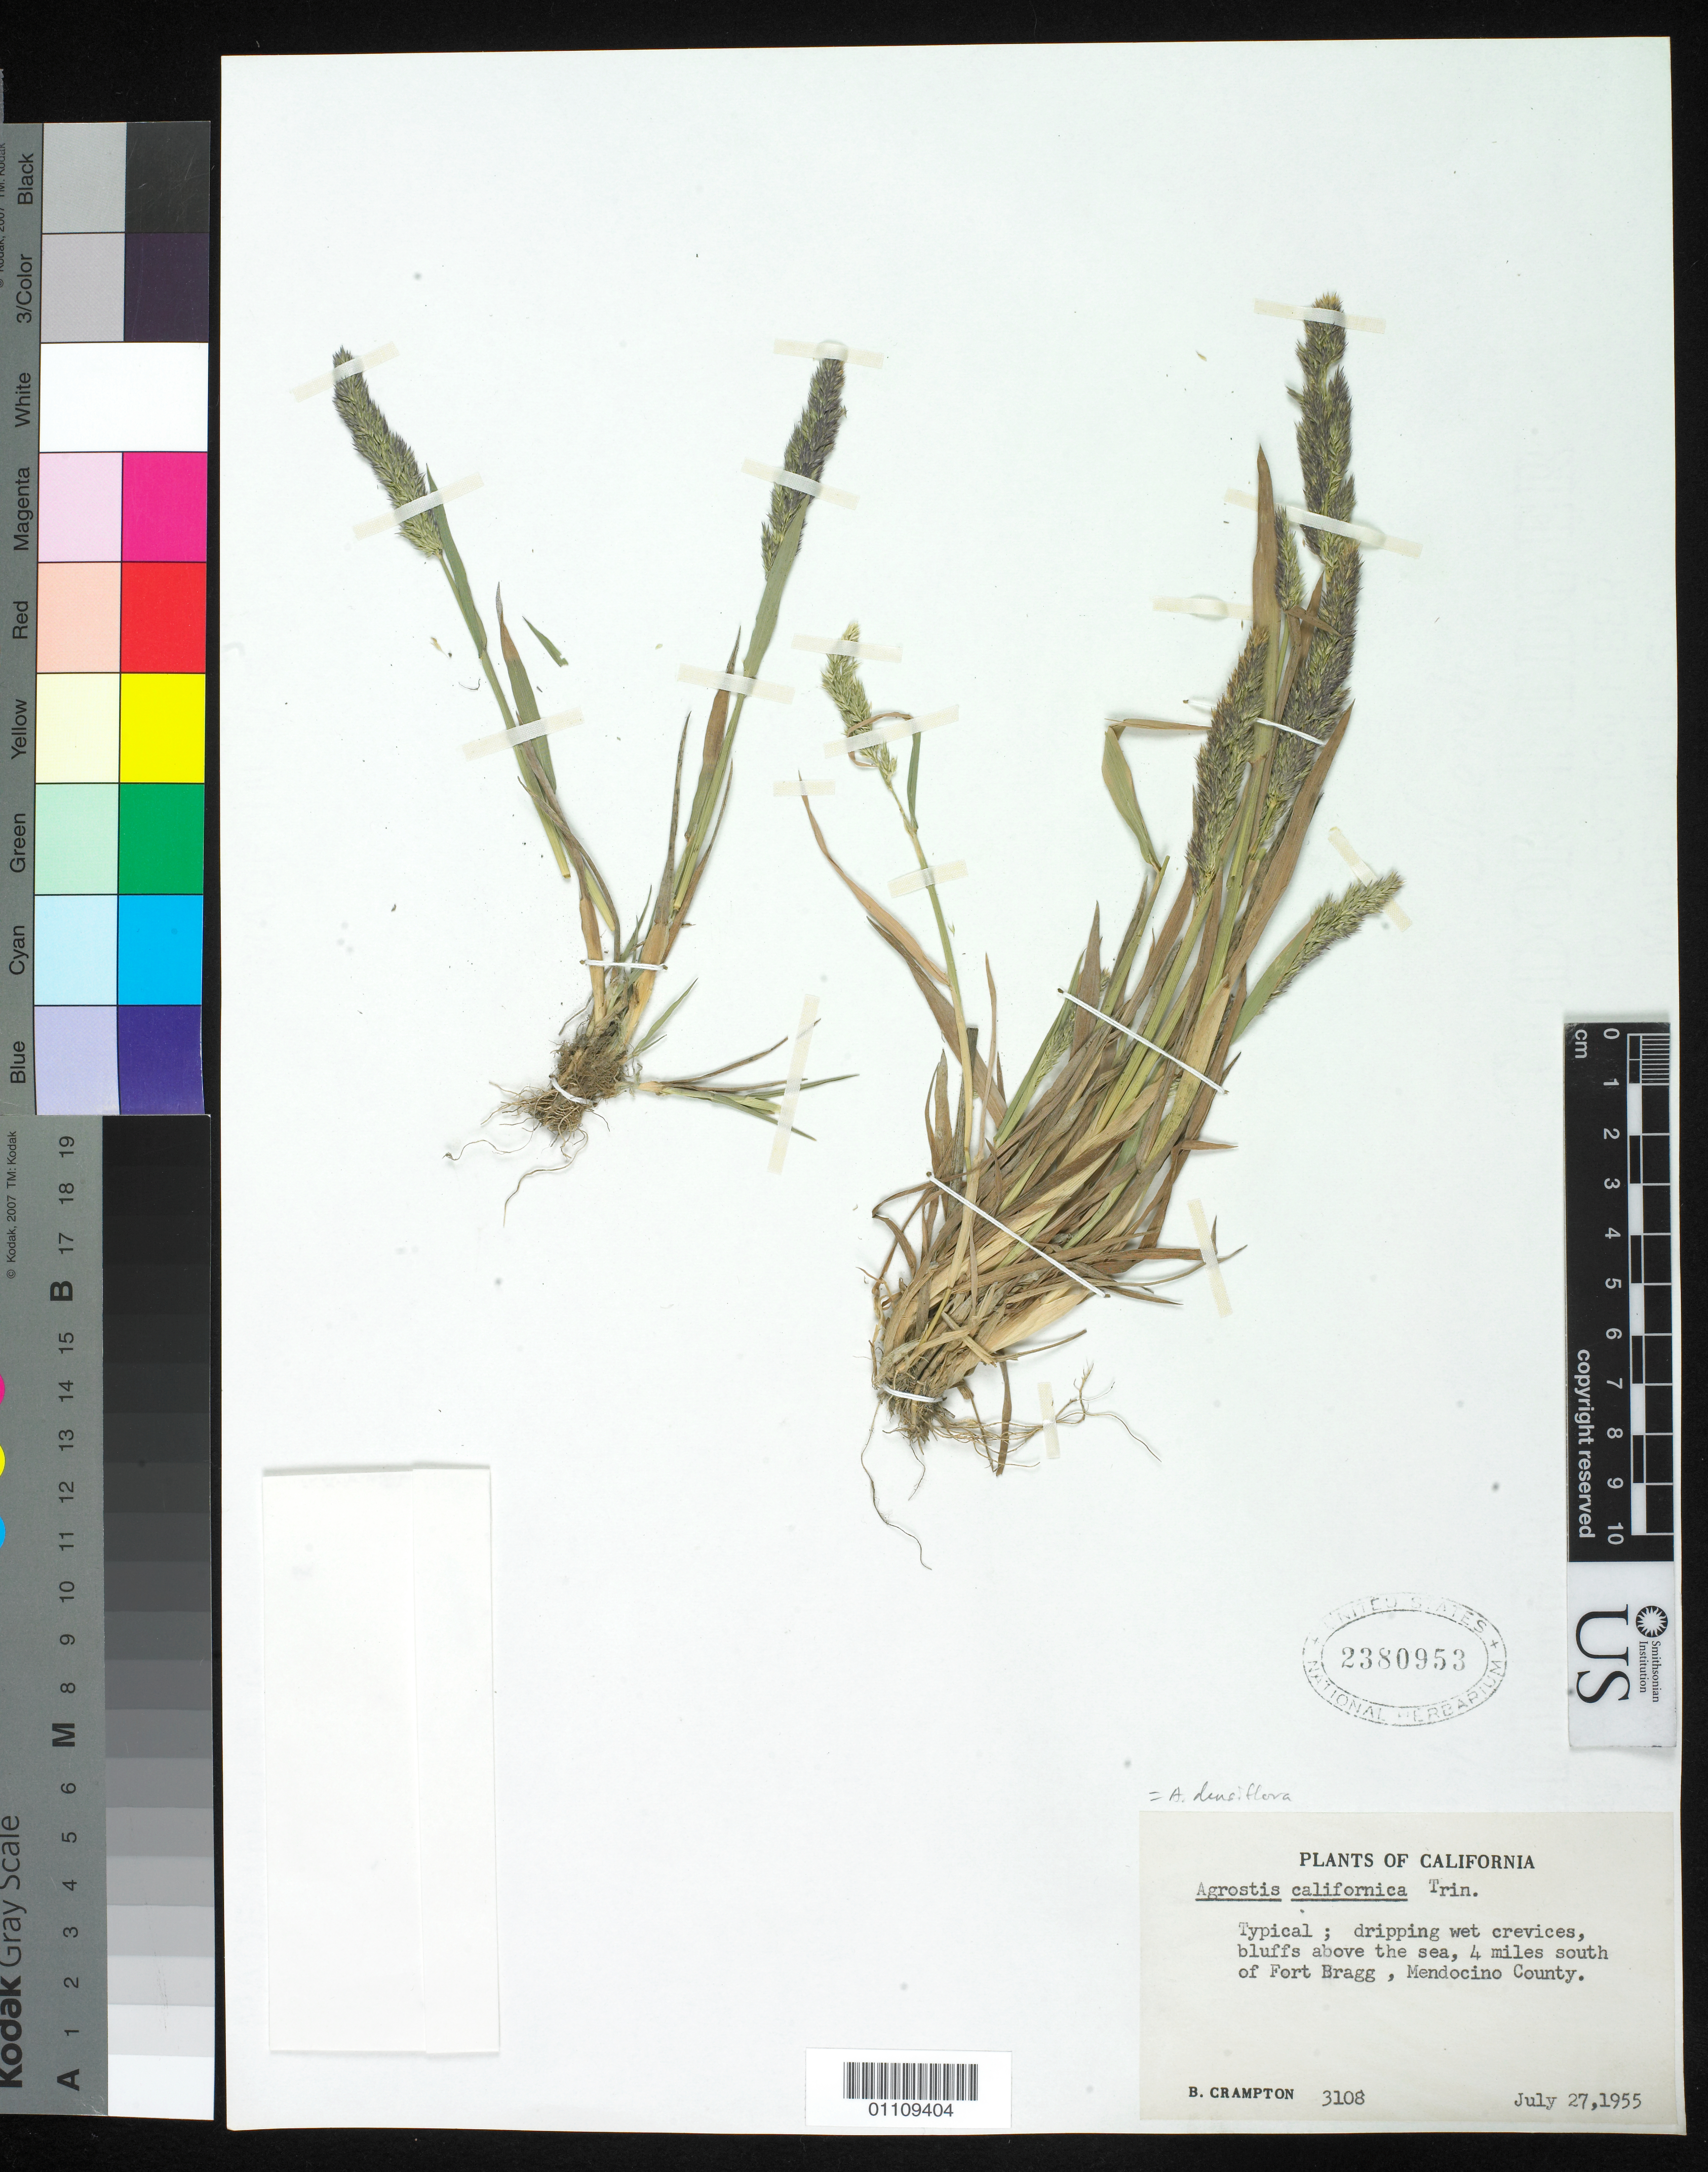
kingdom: Plantae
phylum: Tracheophyta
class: Liliopsida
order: Poales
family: Poaceae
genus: Agrostis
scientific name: Agrostis densiflora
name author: Vasey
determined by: Soreng, Robert J., Research Associate (BOT), Smithsonian Institution - National Museum of Natural History (UNITED STATES)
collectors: B. Crampton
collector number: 3108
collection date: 1955-07-27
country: United States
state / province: California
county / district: Mendocino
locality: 4 mi. S. of Fort Bragg.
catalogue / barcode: US 2380953